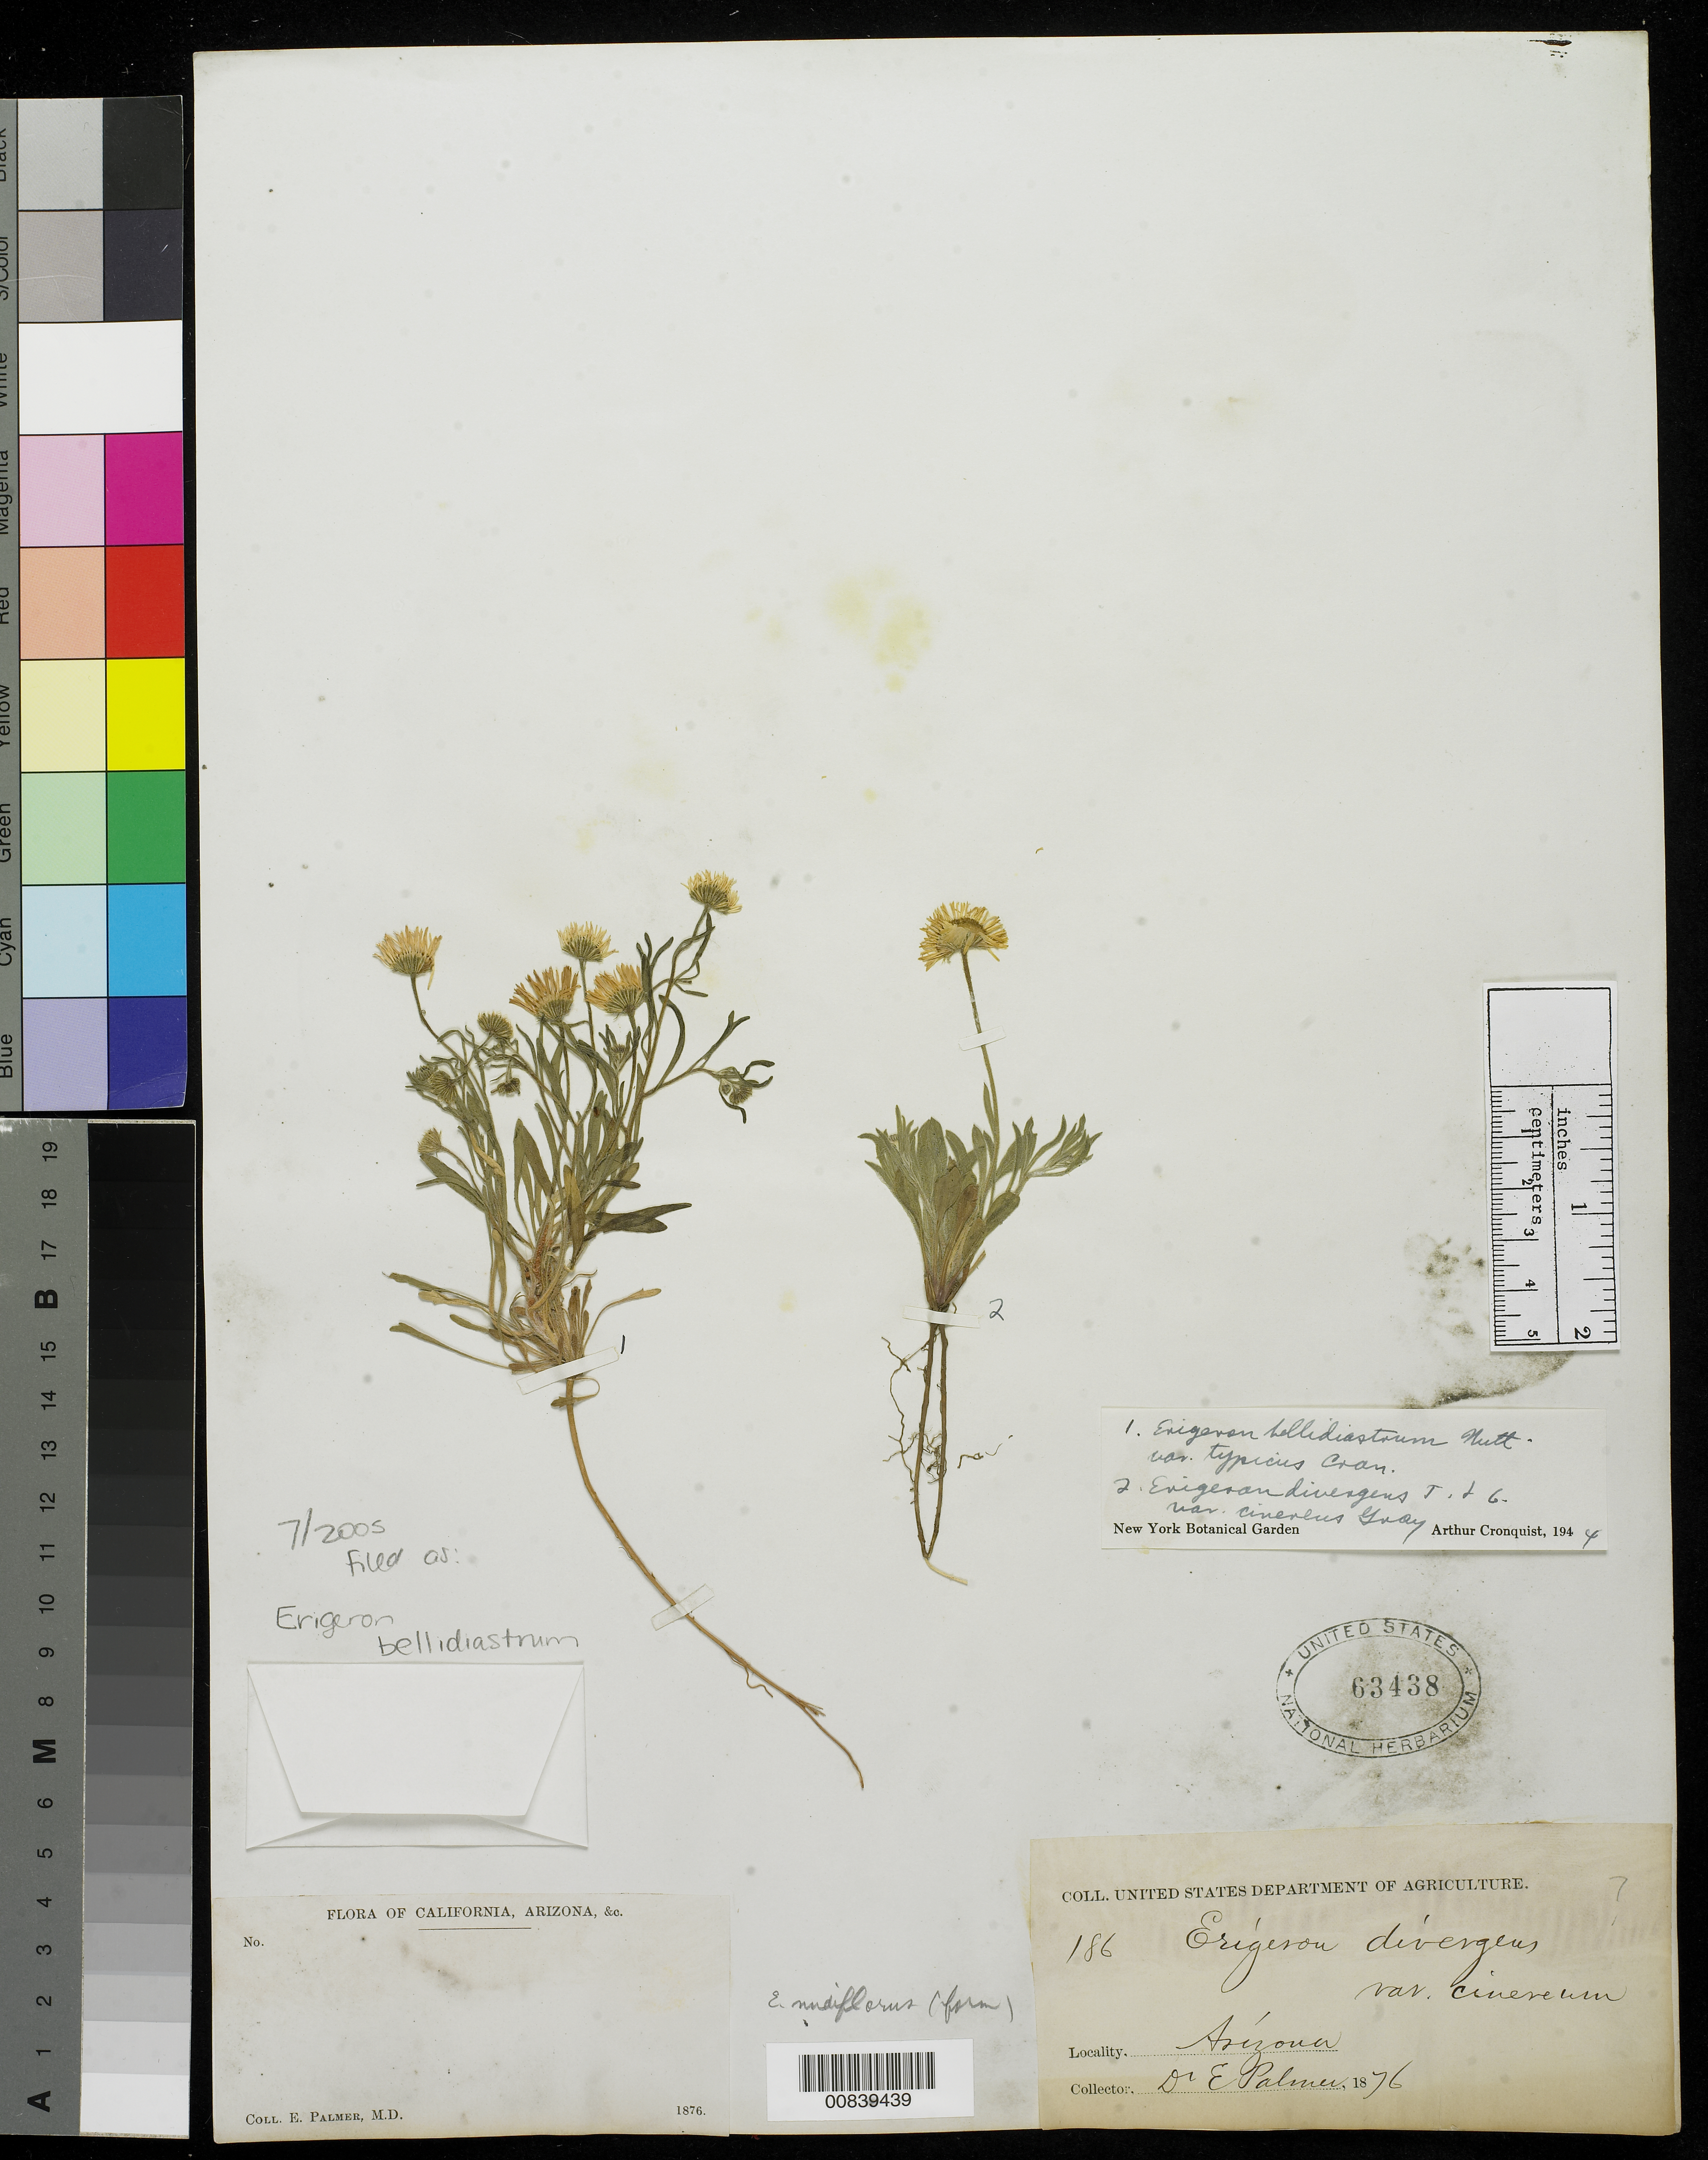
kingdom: Plantae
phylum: Tracheophyta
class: Magnoliopsida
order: Asterales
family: Asteraceae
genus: Erigeron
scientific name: Erigeron bellidiastrum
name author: Nutt.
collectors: E. Palmer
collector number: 186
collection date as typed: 1876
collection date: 1876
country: United States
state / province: Arizona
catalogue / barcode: US 63438